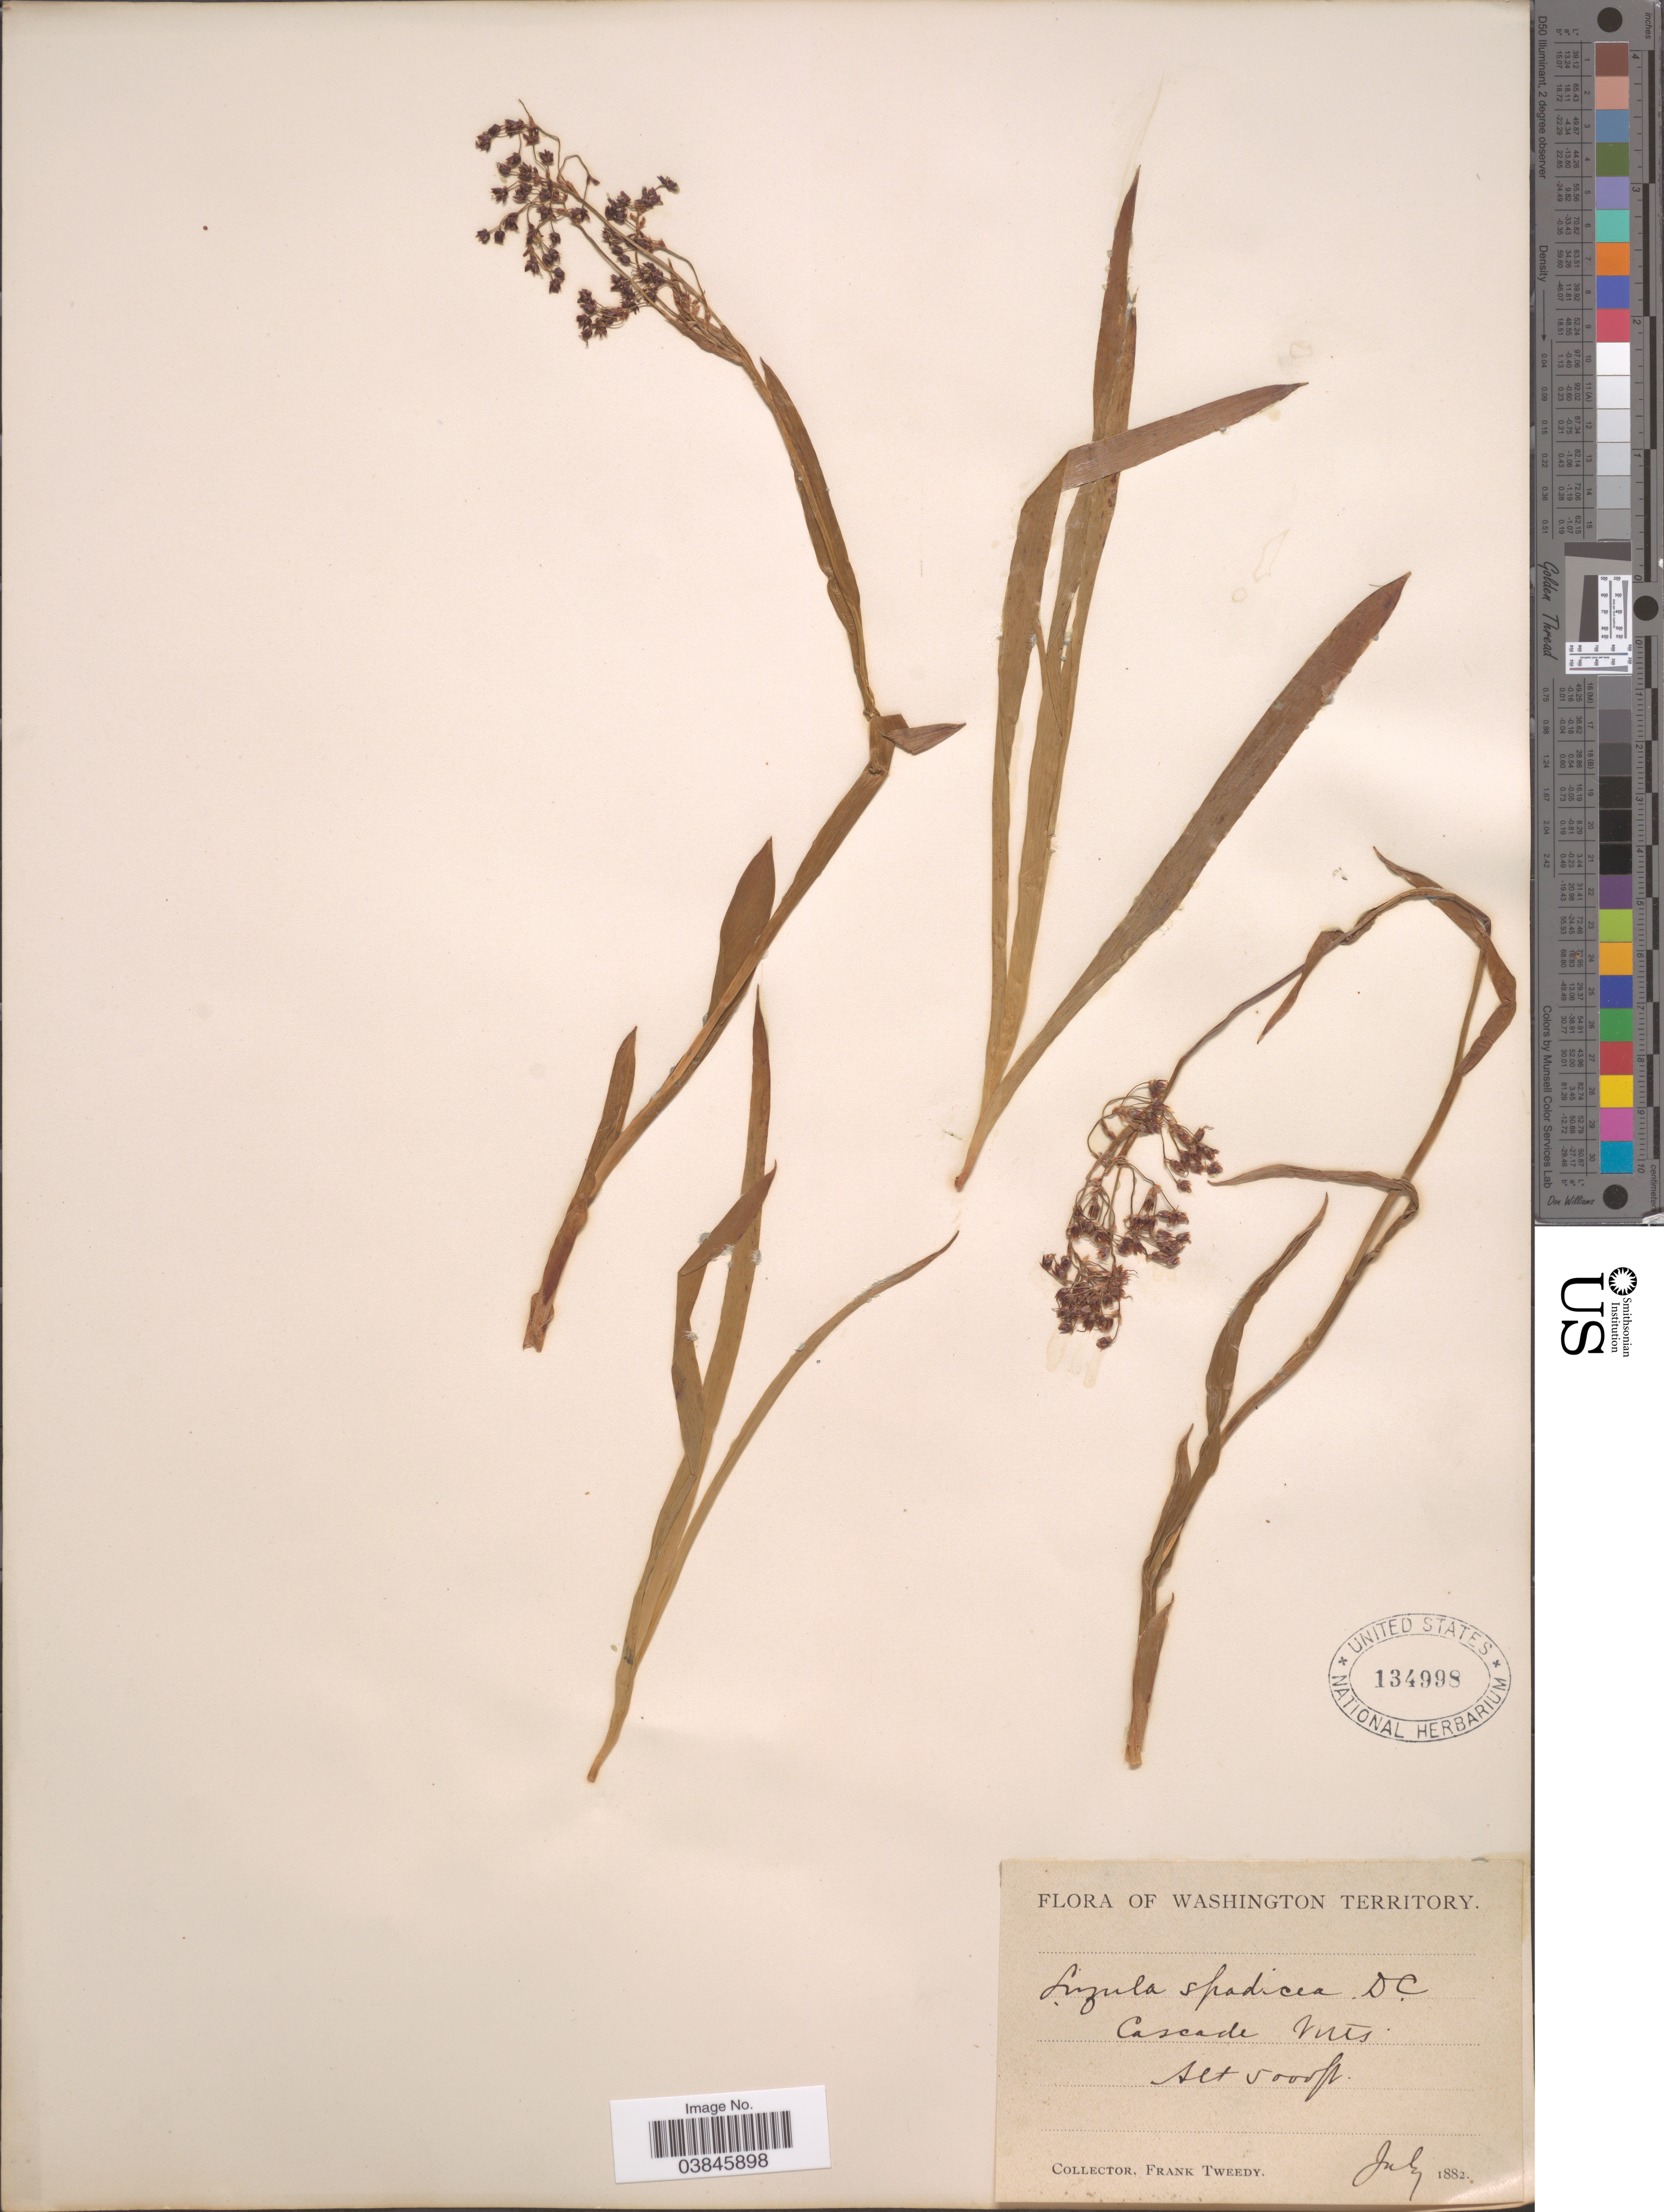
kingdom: Plantae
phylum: Tracheophyta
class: Liliopsida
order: Poales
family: Juncaceae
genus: Luzula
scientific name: Luzula glabrata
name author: (Hoppe) Desv.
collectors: F. Tweedy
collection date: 1882-07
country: United States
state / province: Washington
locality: Cascade Mts.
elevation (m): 1524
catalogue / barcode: US 134998